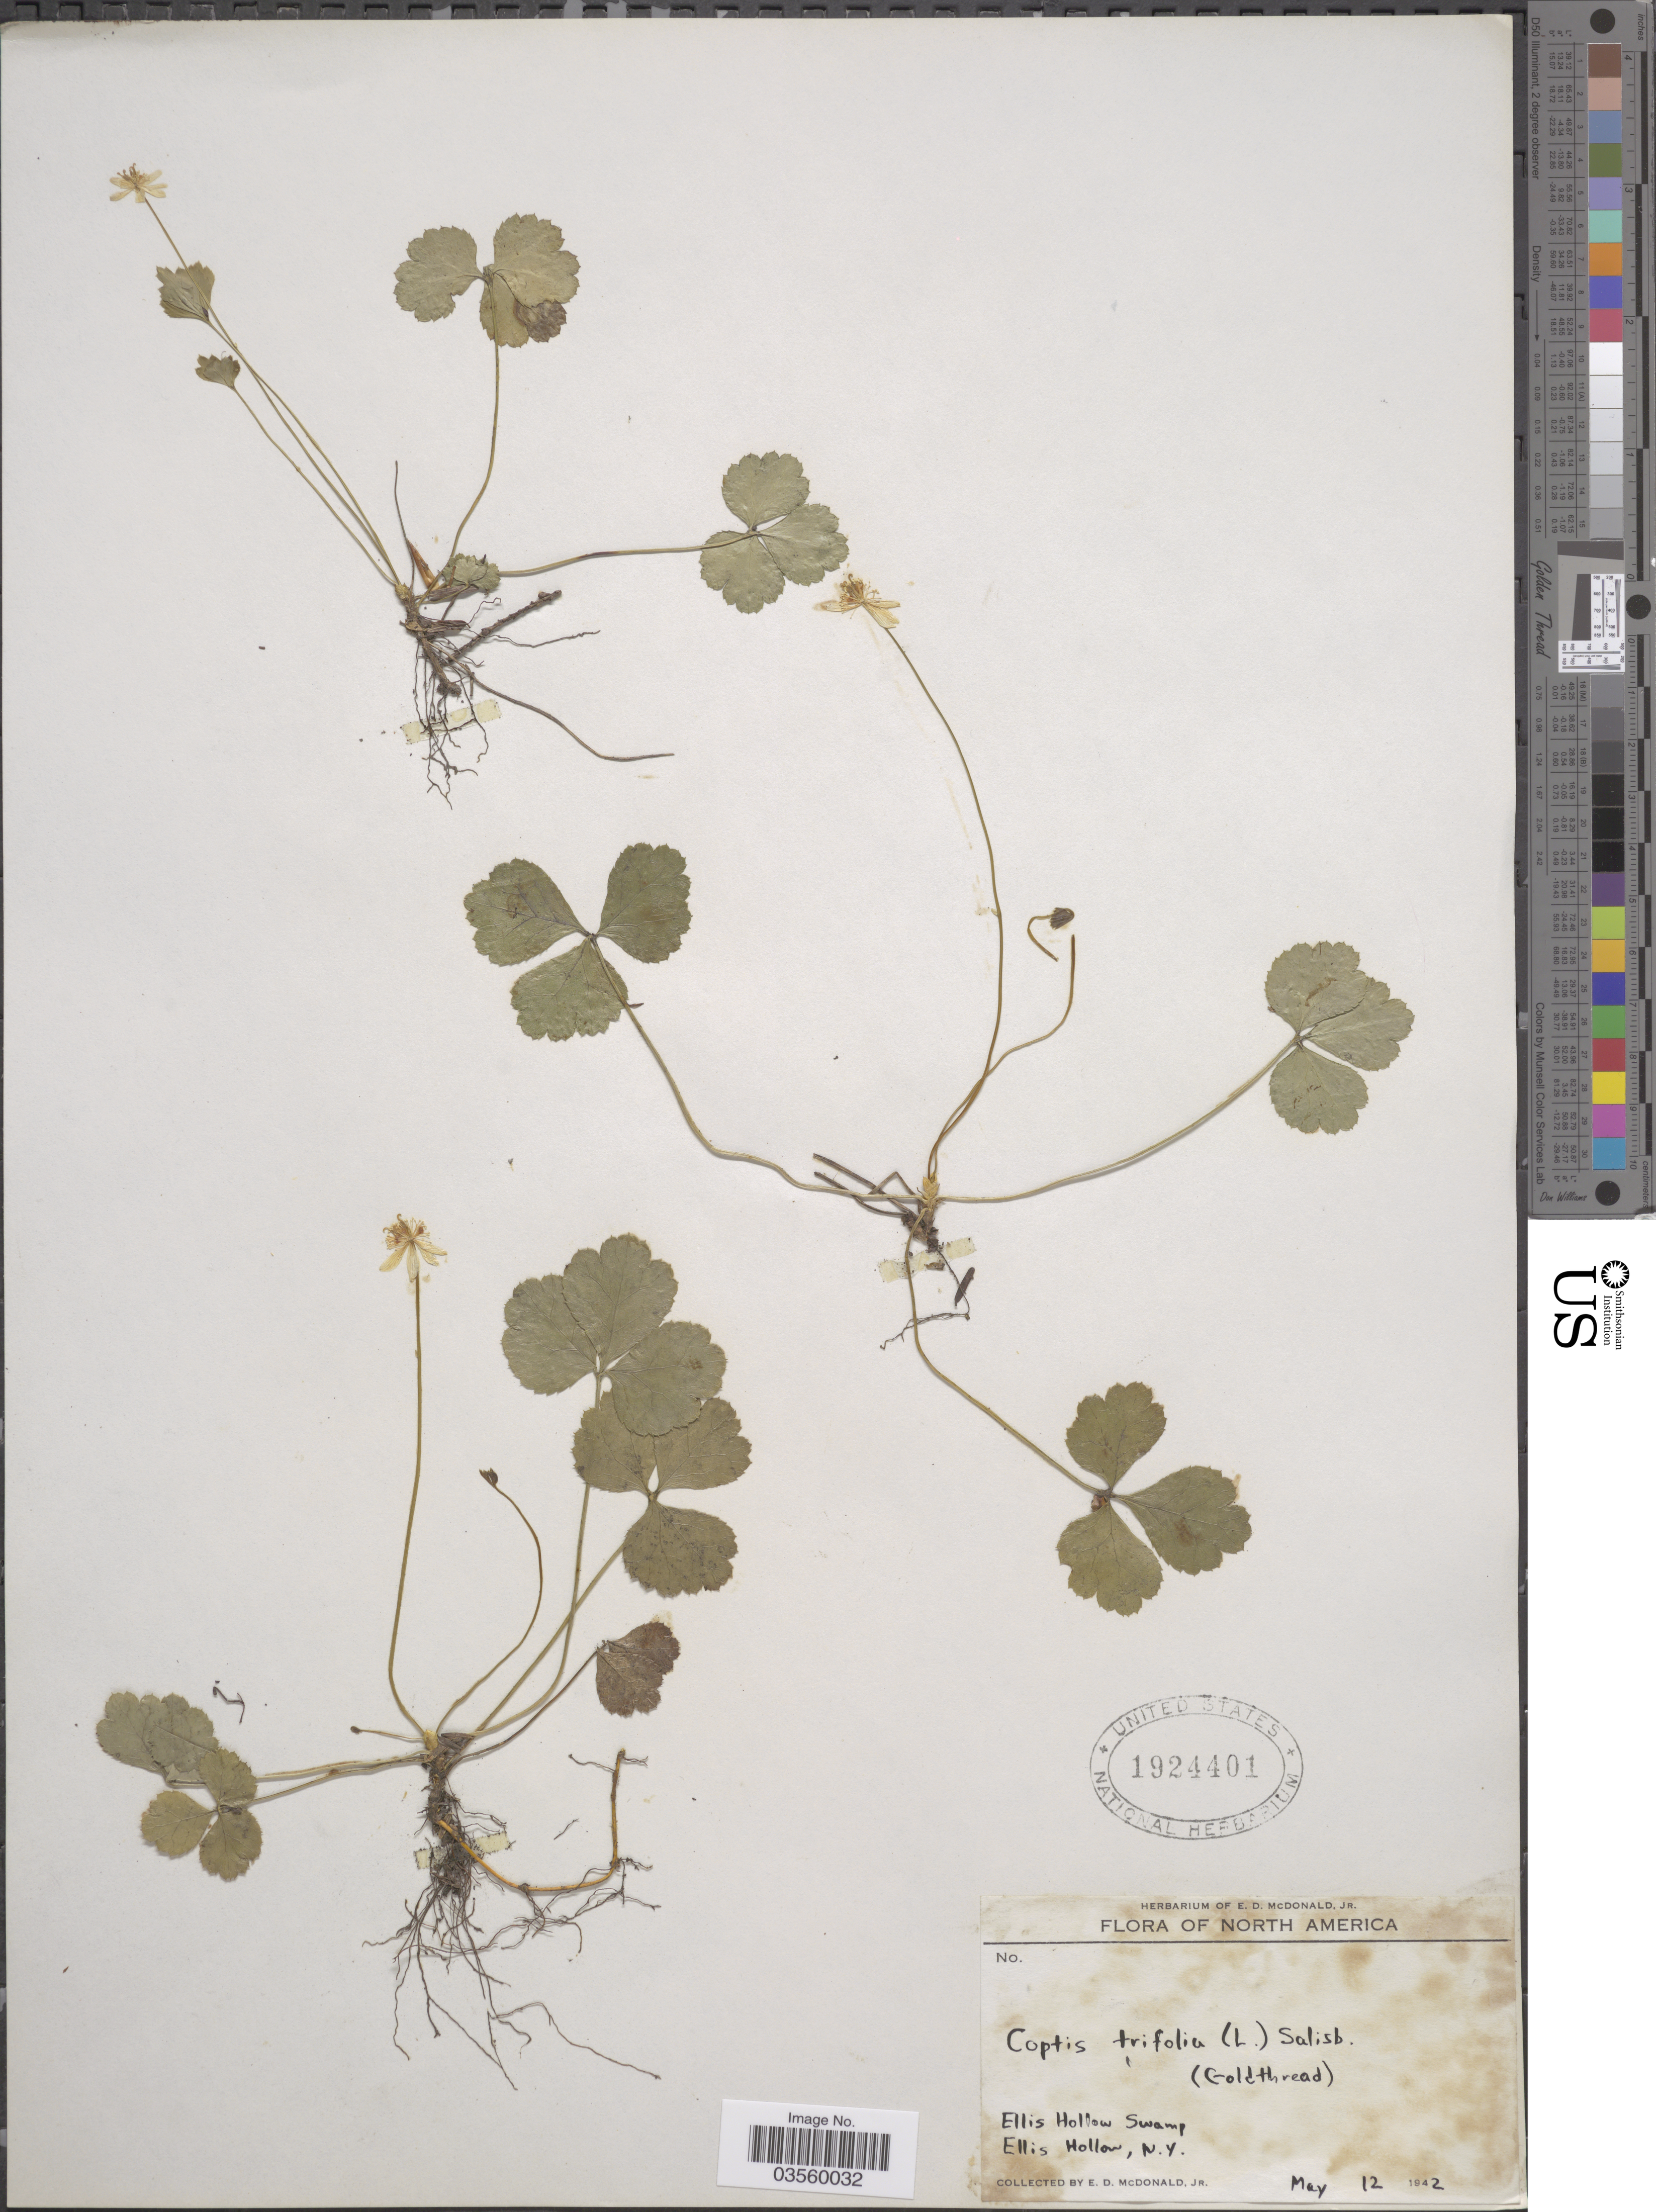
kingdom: Plantae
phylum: Tracheophyta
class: Magnoliopsida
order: Ranunculales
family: Ranunculaceae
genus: Coptis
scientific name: Coptis trifolia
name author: (L.) Salisb.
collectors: E. D. McDonald Jr.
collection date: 1942-05-12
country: United States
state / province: New York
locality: Ellis Hollow Swamp. Ellis Hollow.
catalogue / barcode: US 1924401